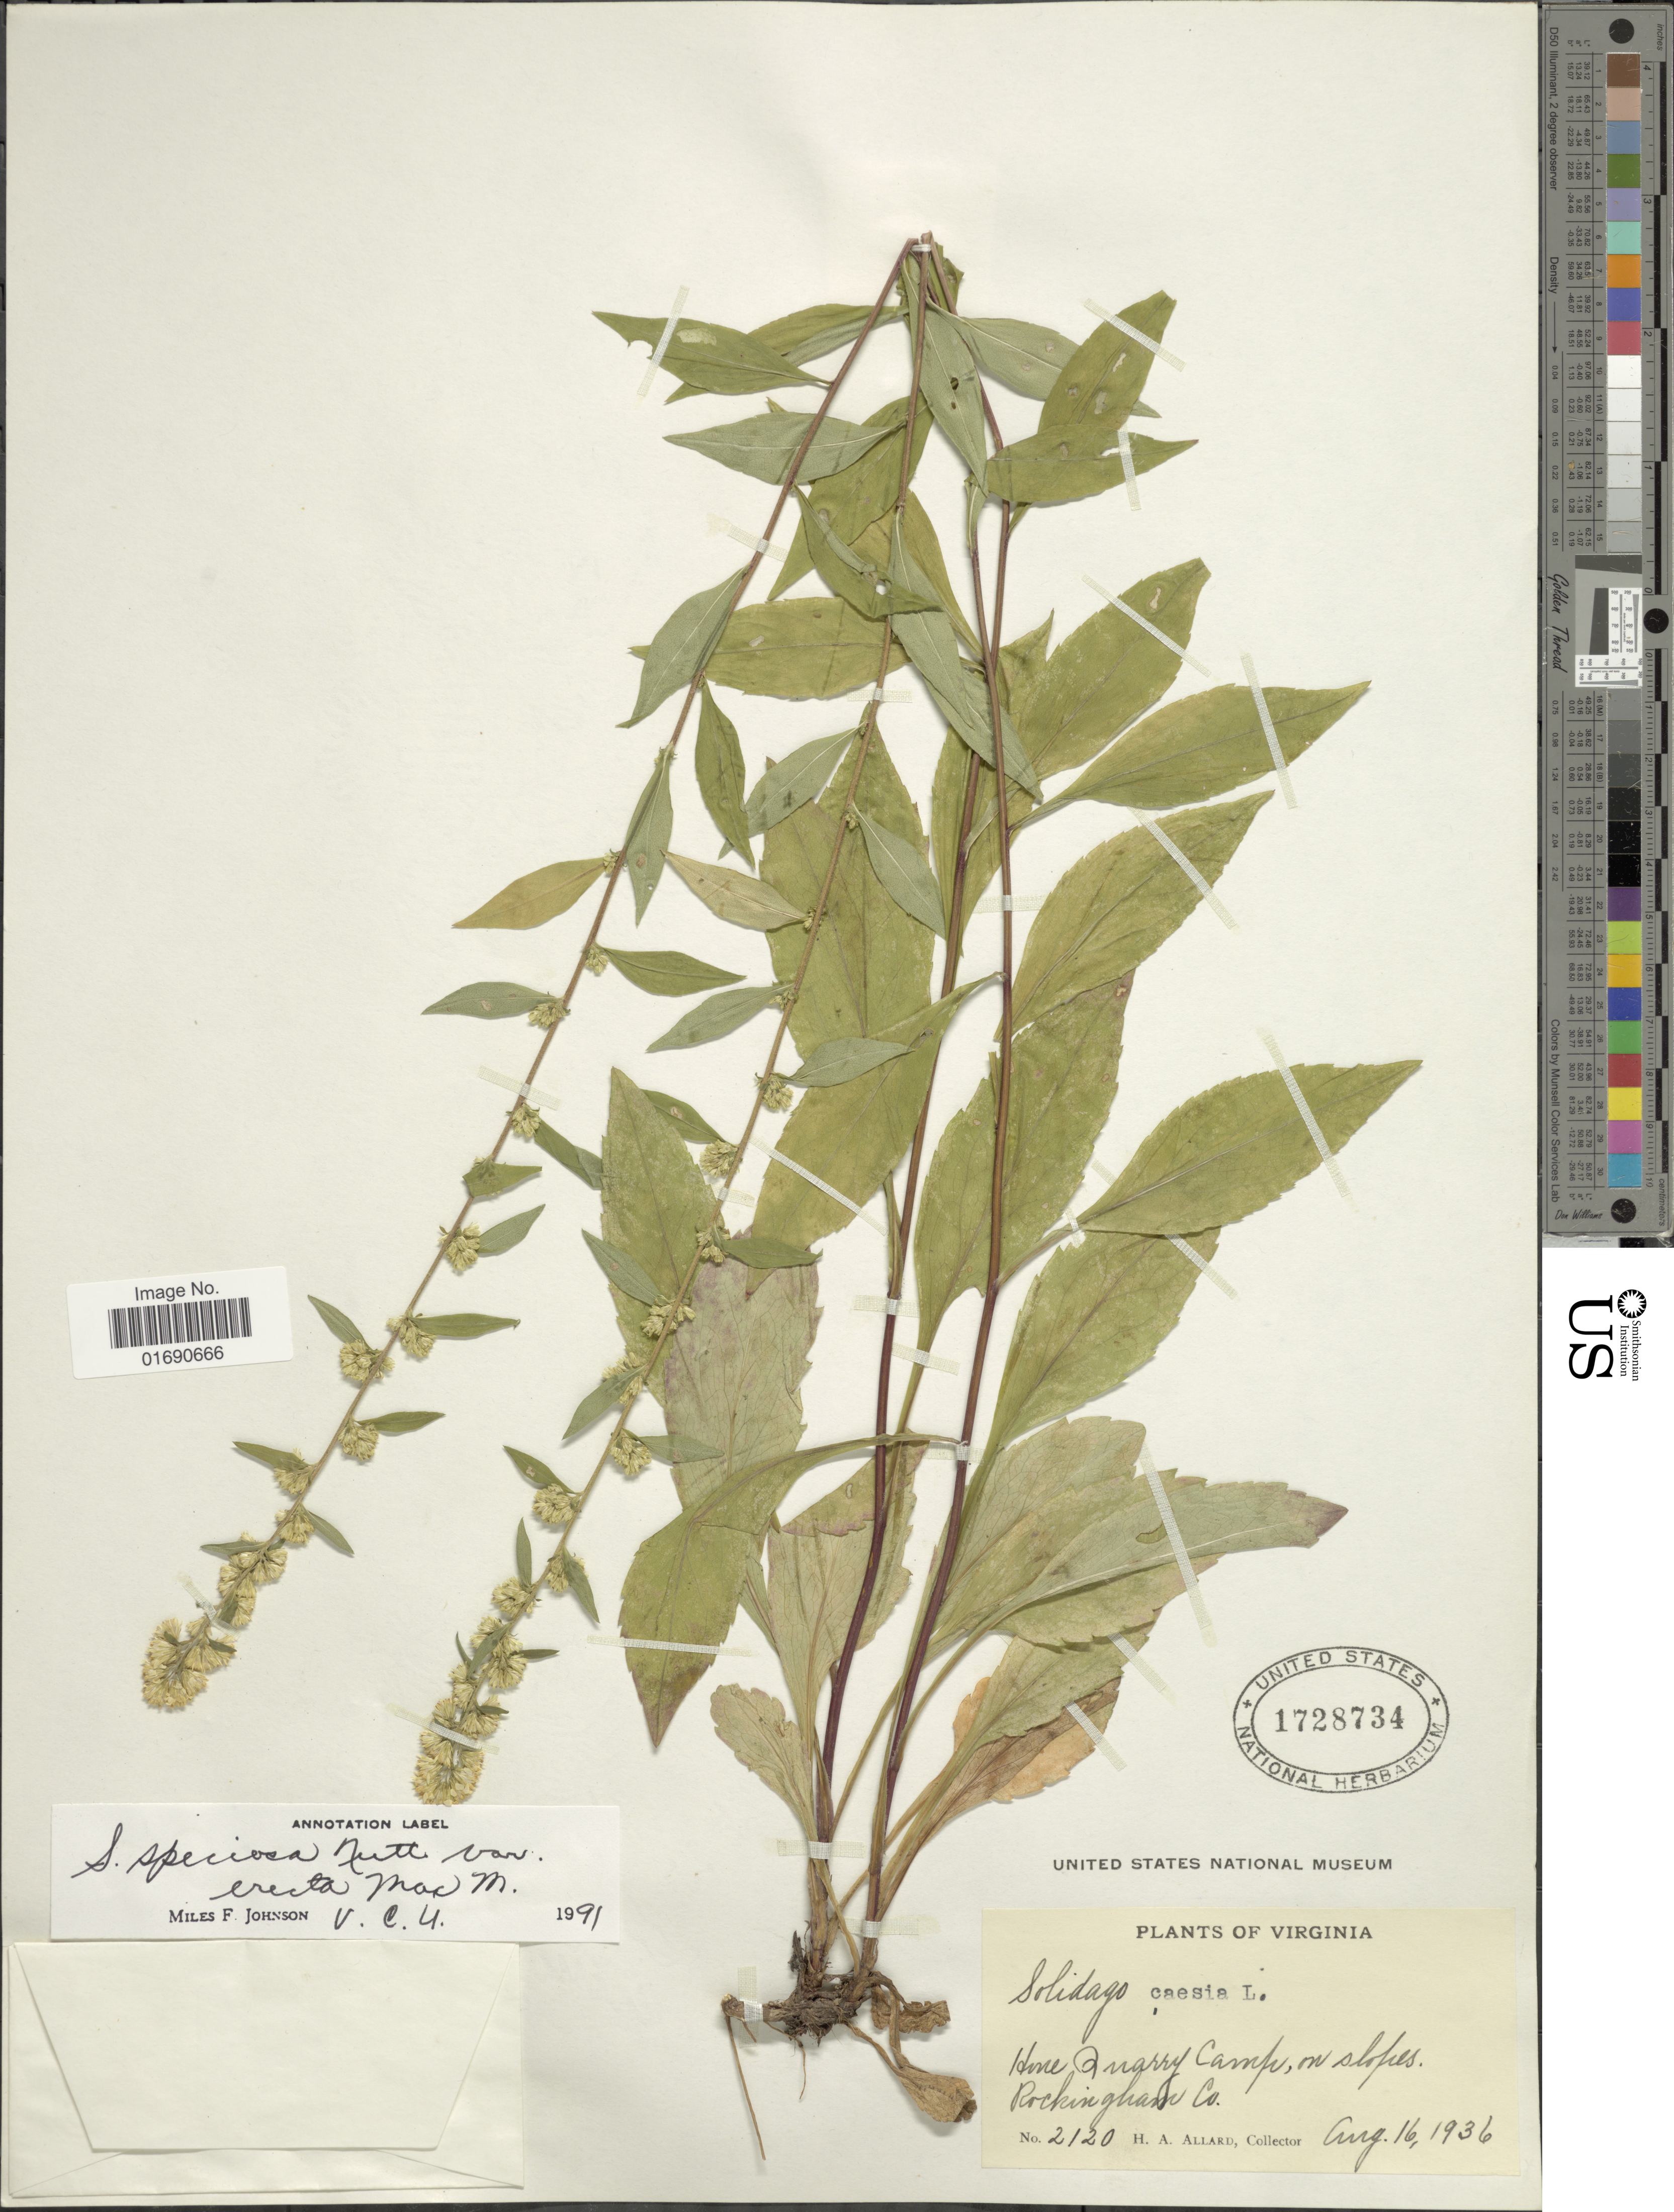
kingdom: Plantae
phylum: Tracheophyta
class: Magnoliopsida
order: Asterales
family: Asteraceae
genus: Solidago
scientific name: Solidago speciosa var. erecta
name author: (Pursh) MacMill.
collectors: H. A. Allard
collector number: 2120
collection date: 1936-08-16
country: United States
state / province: Virginia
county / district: Rockingham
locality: Hone Quarry Camp, on slopes Rockingham Co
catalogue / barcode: US 1728734